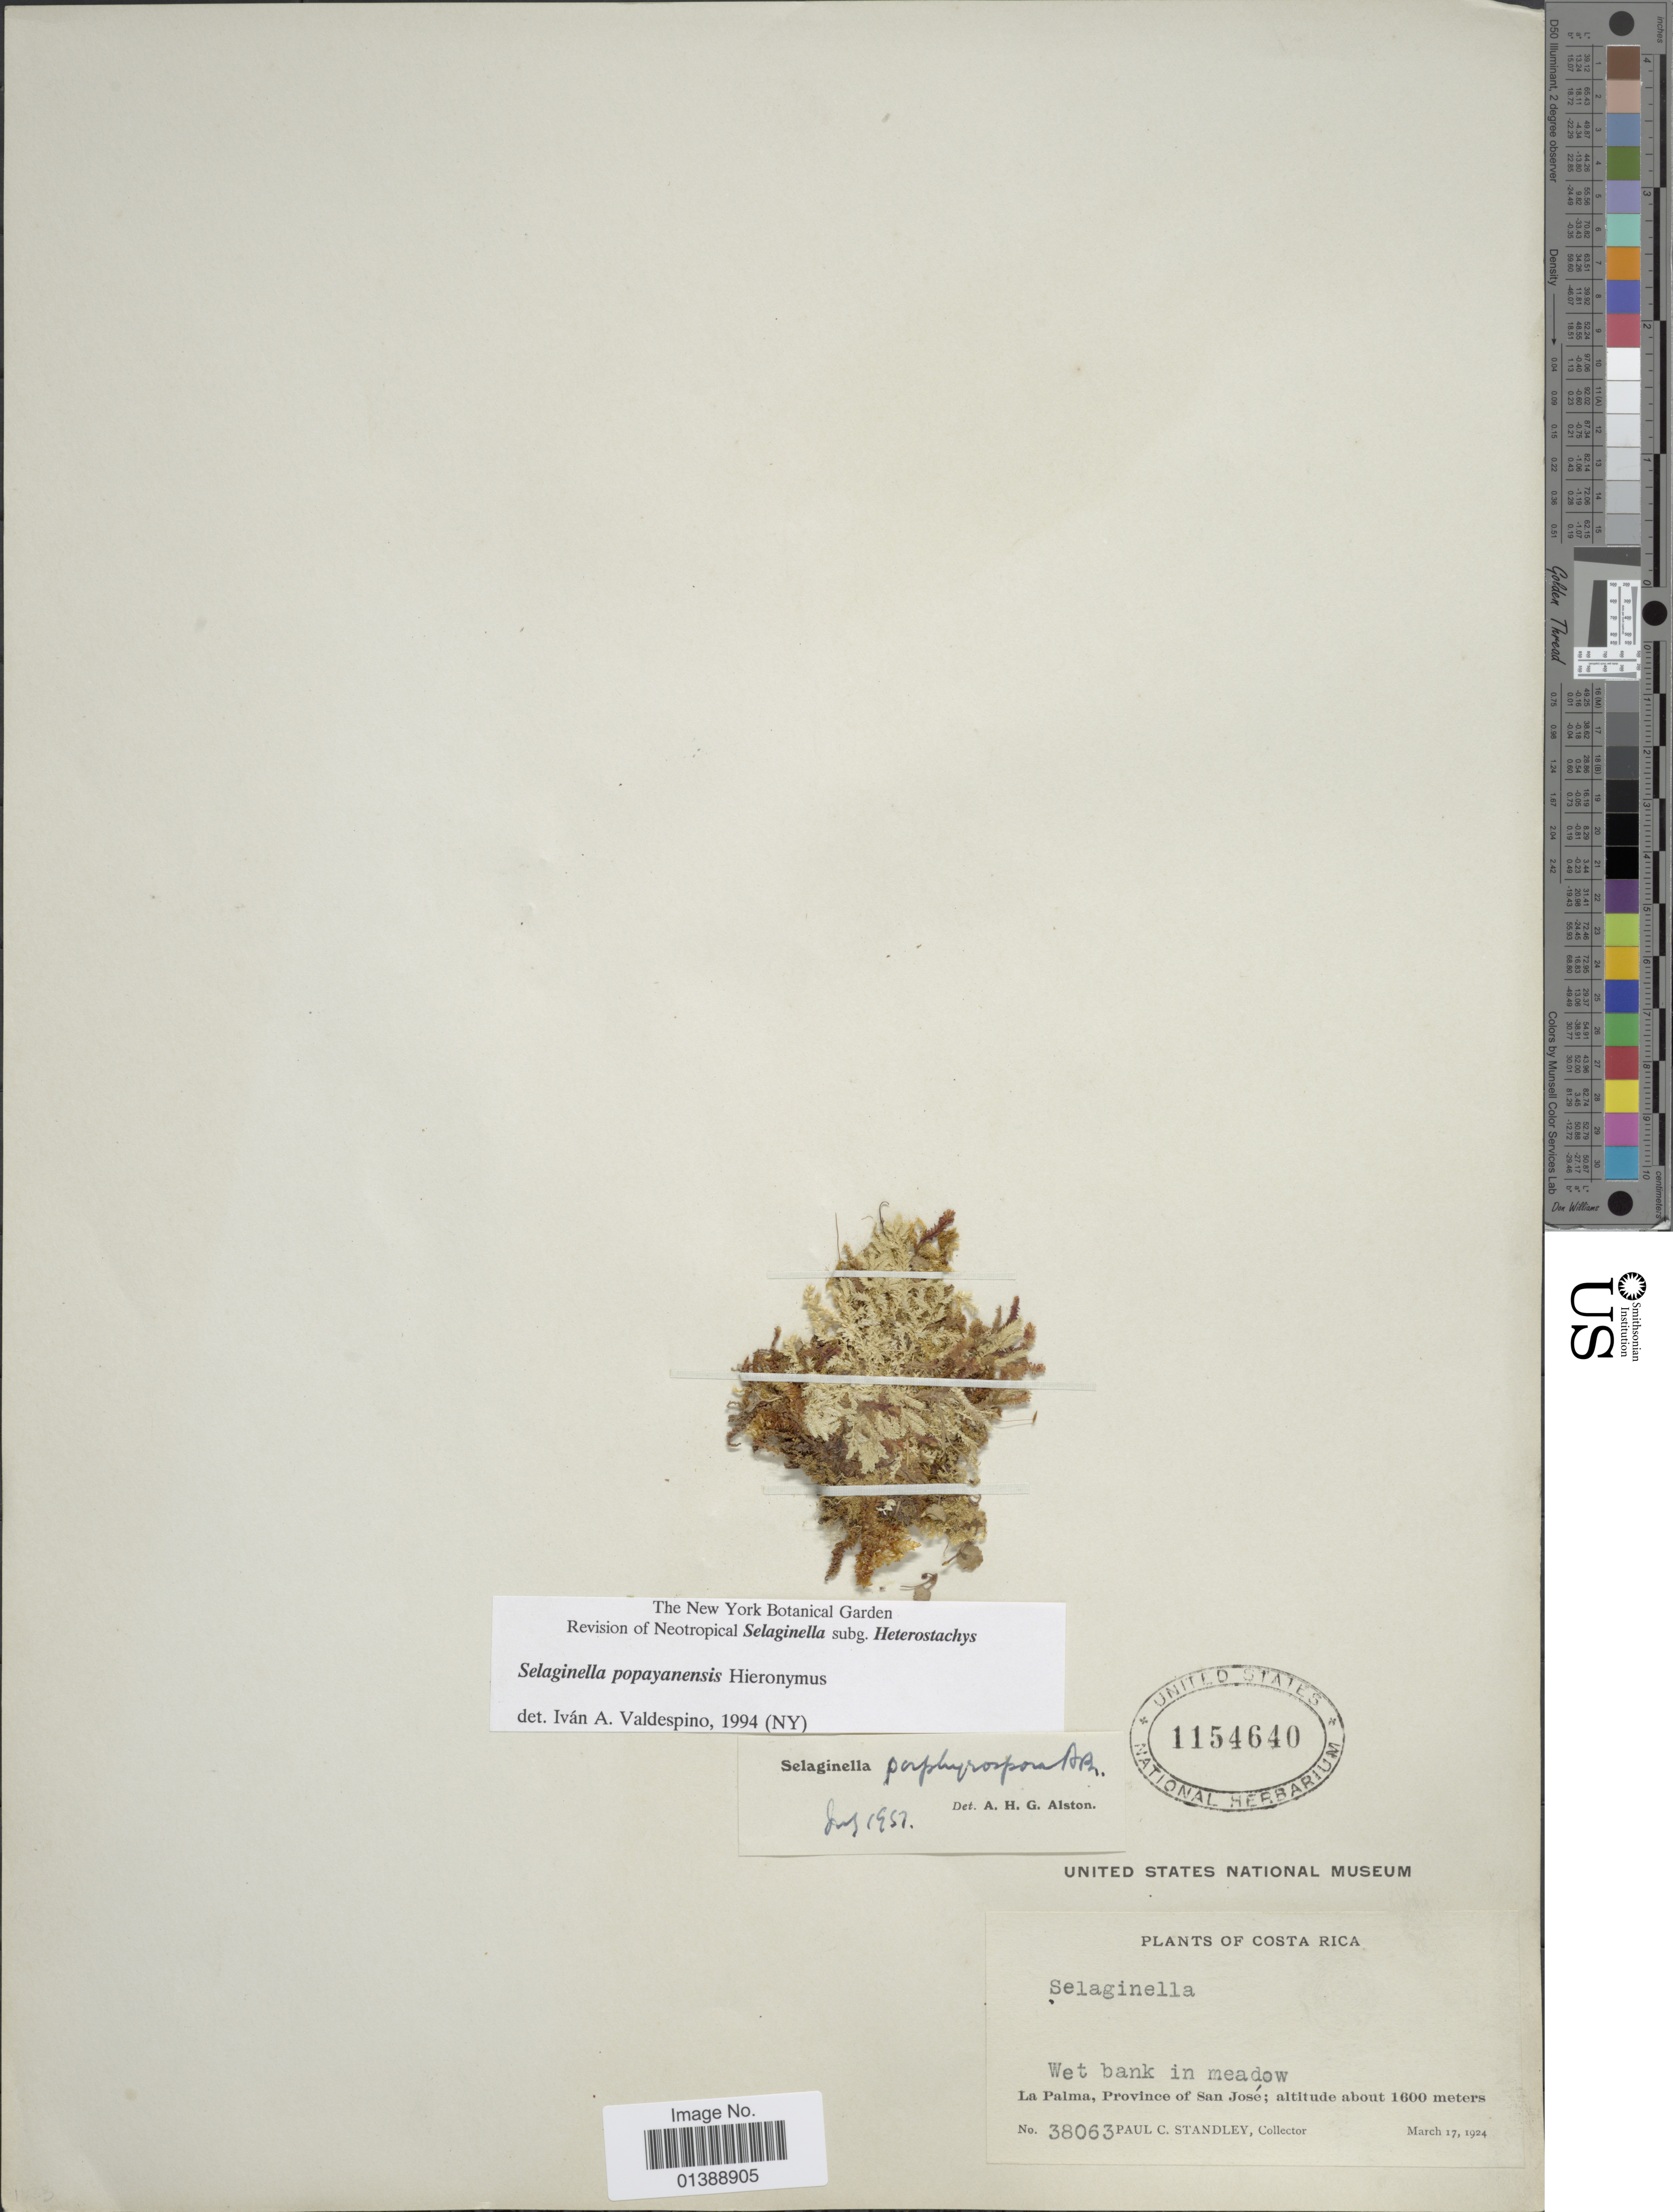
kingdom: Plantae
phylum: Tracheophyta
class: Lycopodiopsida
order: Selaginellales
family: Selaginellaceae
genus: Selaginella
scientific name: Selaginella popayanensis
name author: Hieron.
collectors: P. C. Standley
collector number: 38063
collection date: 1924-03-17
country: Costa Rica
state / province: San José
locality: La Palma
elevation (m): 1600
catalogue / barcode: US 1154640